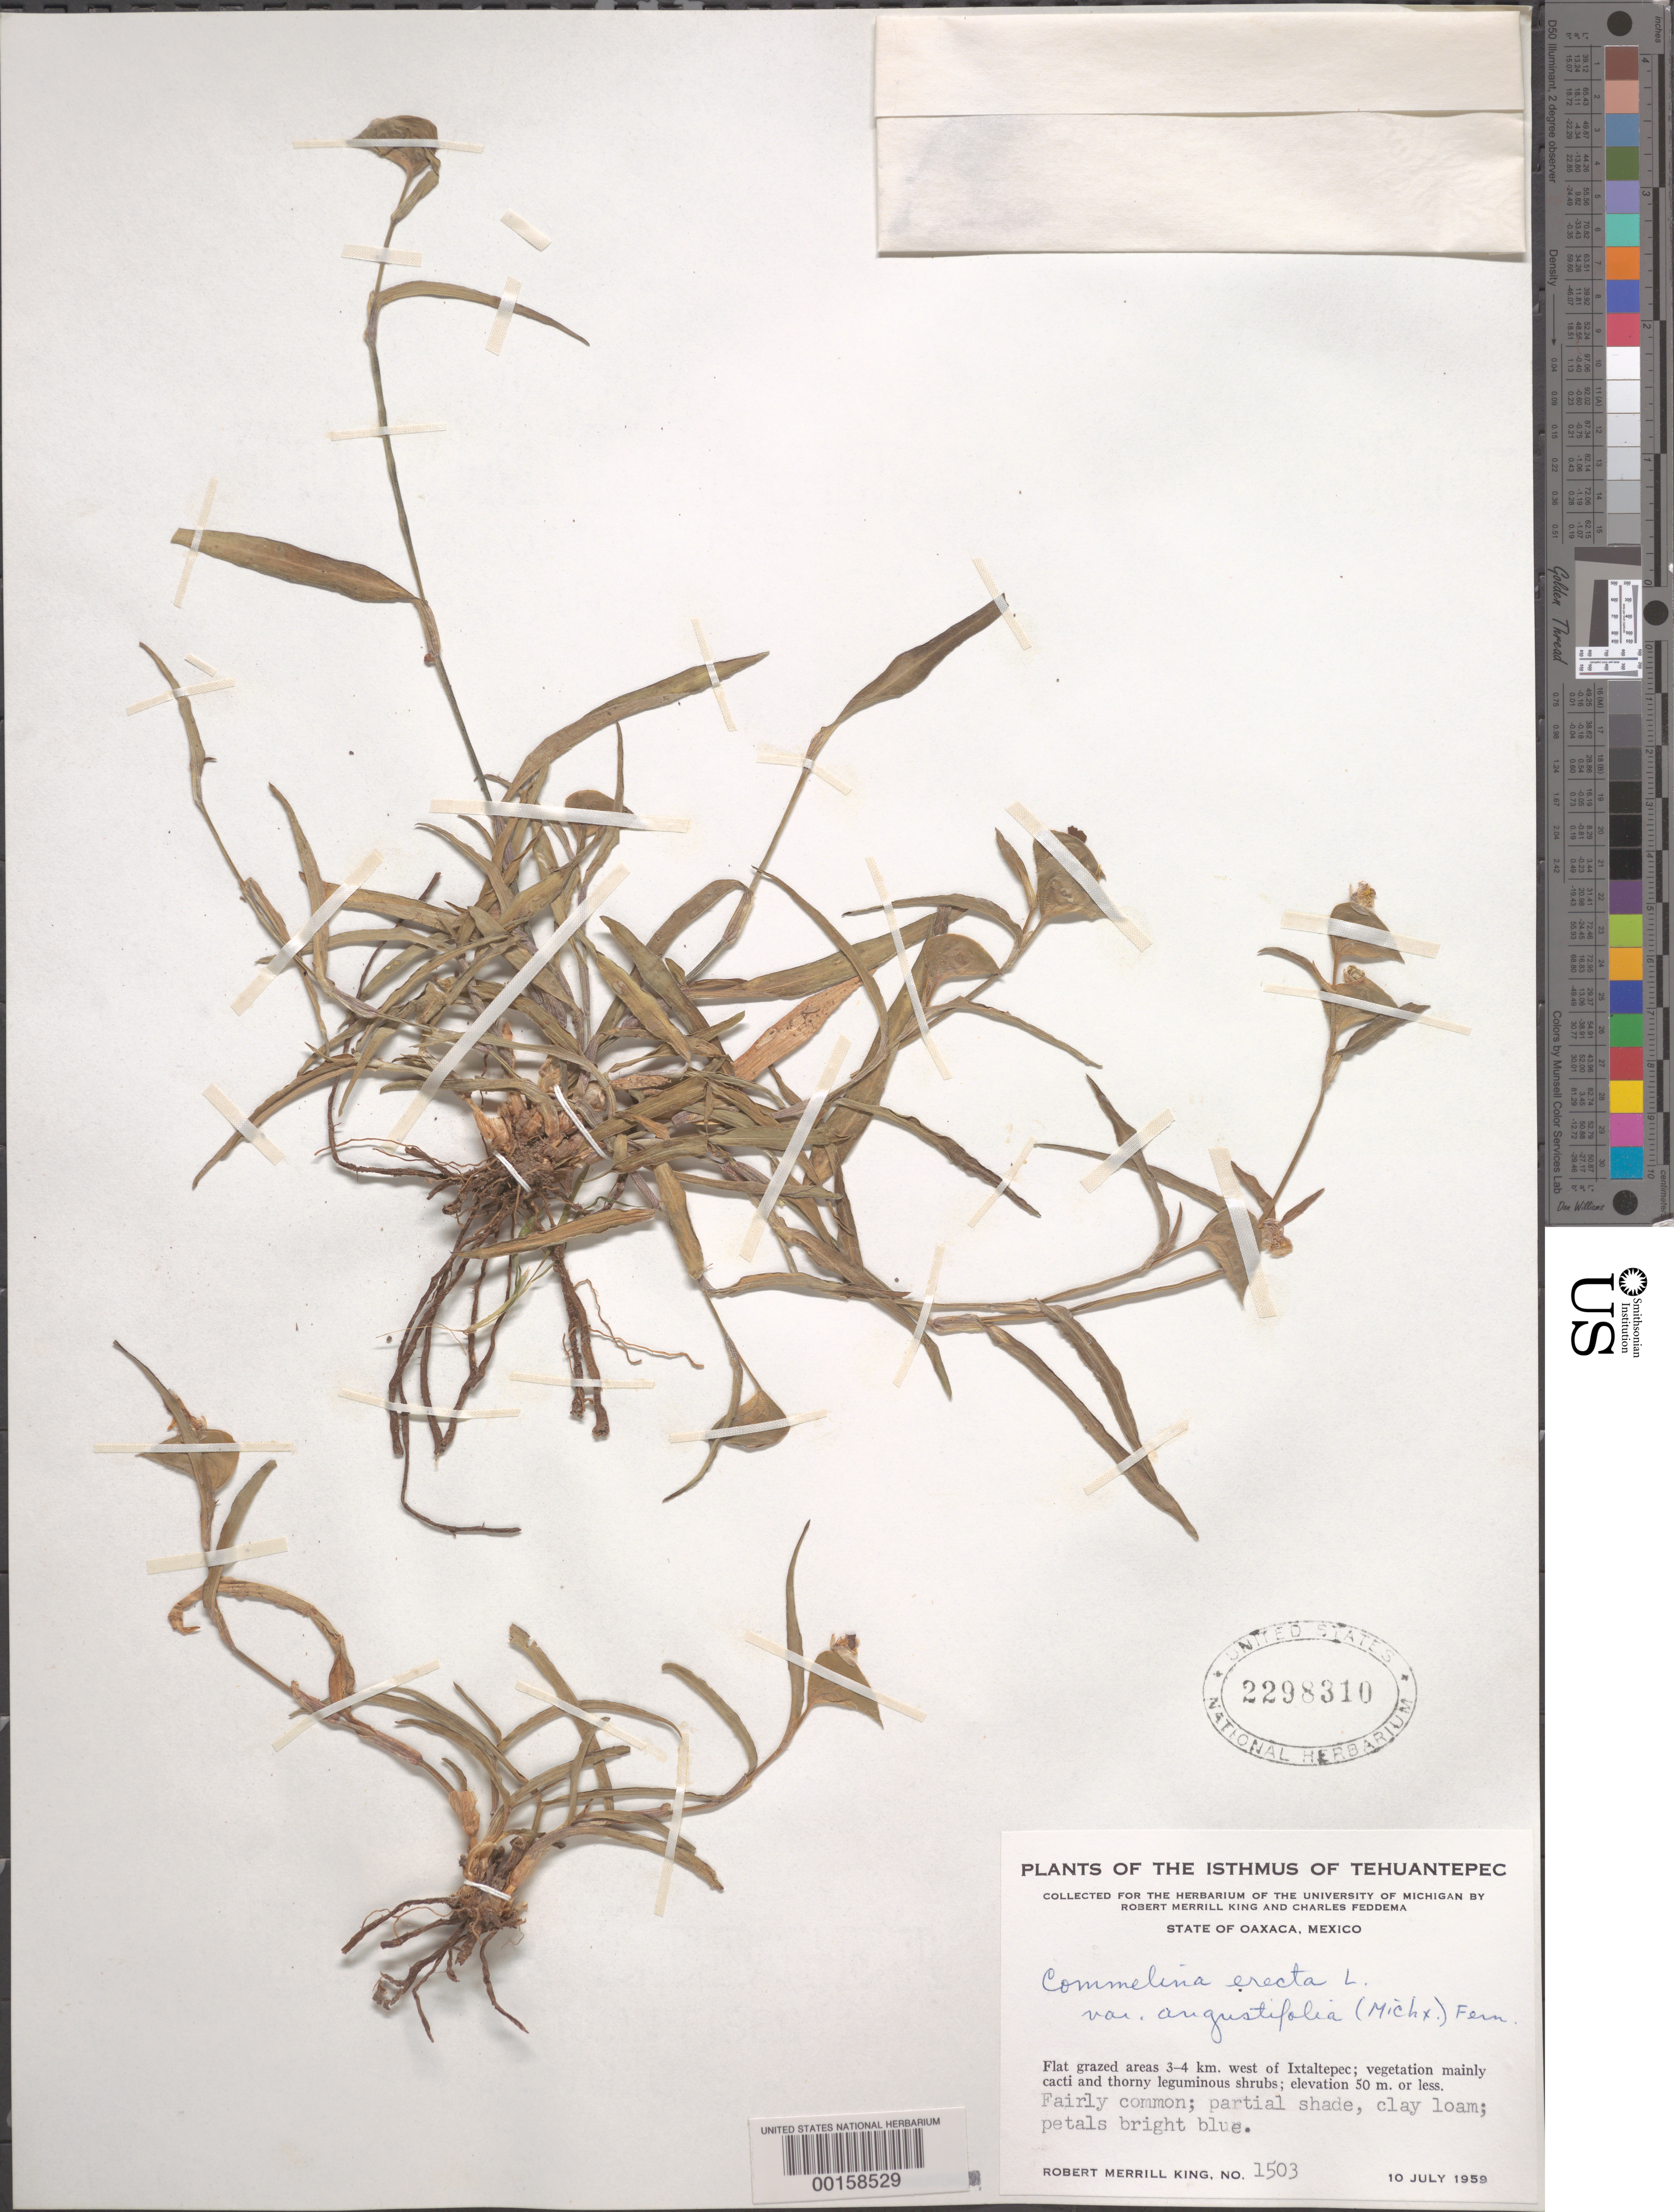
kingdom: Plantae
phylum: Tracheophyta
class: Liliopsida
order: Commelinales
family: Commelinaceae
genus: Commelina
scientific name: Commelina erecta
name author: L.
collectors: R. M. King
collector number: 1503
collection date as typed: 10 Jul 1959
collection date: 1959-07-10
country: Mexico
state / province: Oaxaca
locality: W of ixtaltepec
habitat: Partial shade; clay loam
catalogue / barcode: US 2298310